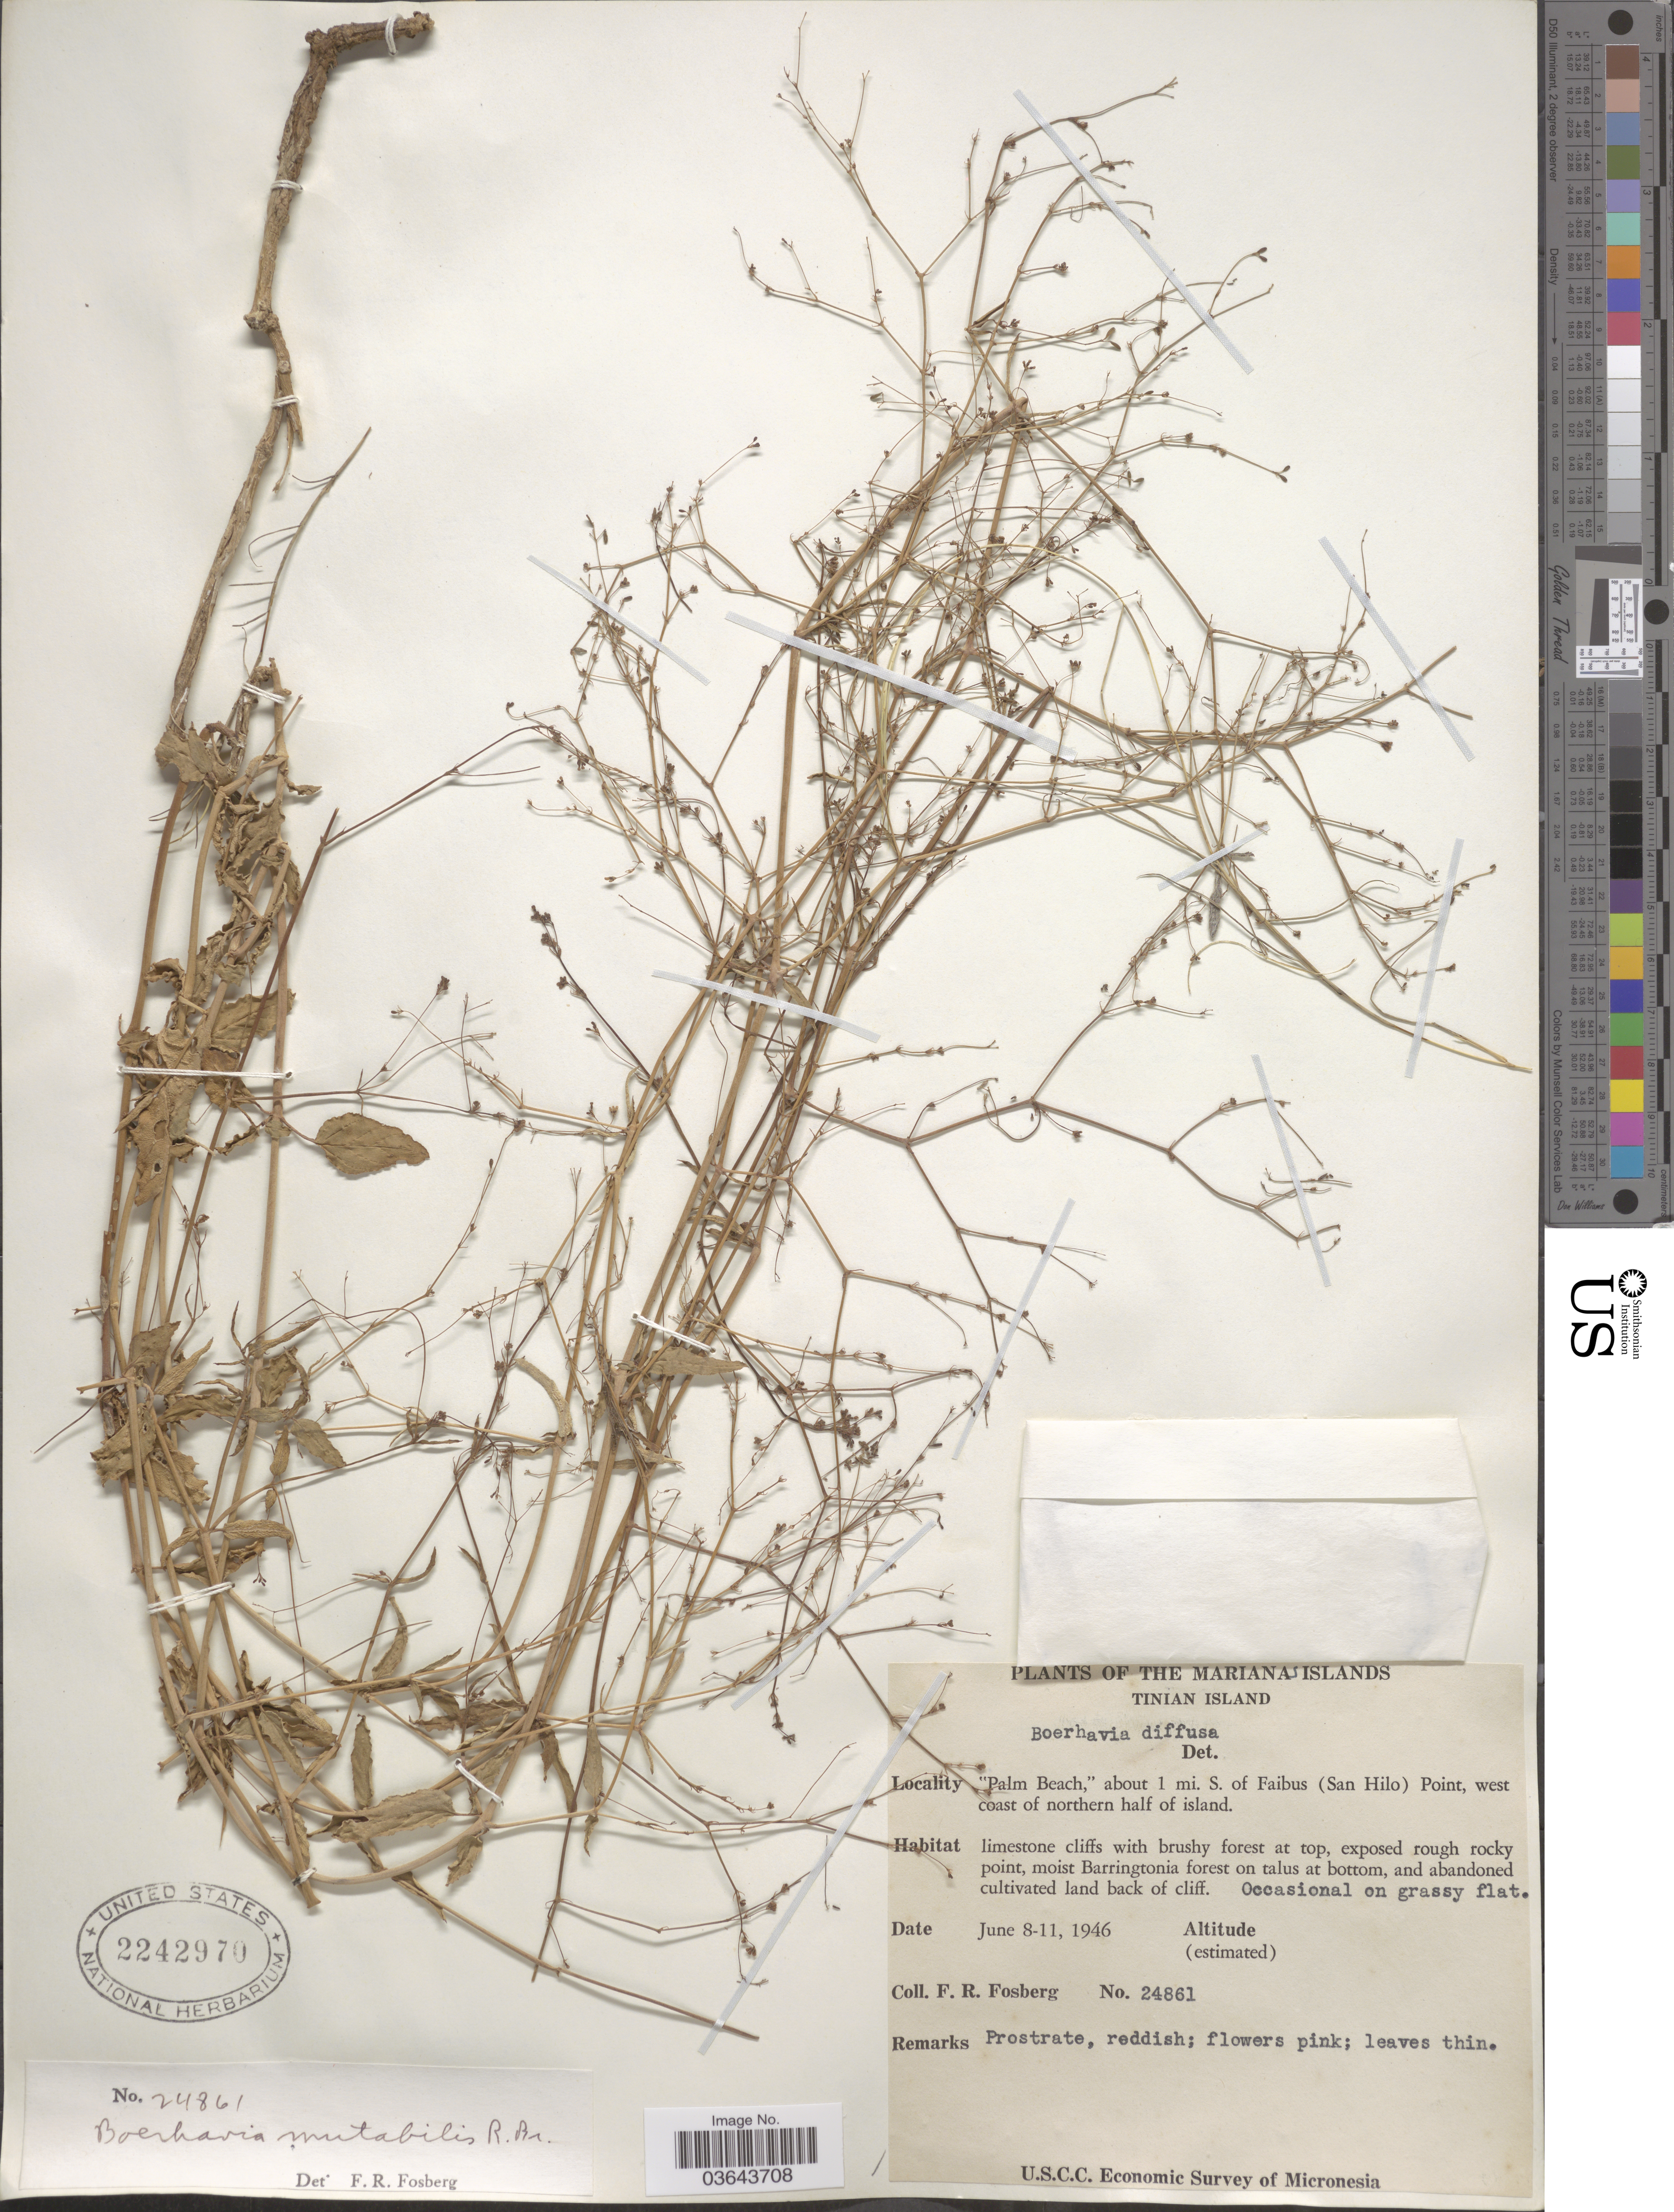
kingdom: Plantae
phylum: Tracheophyta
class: Magnoliopsida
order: Caryophyllales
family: Nyctaginaceae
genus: Boerhavia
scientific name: Boerhavia diffusa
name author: L.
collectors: F. R. Fosberg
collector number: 24861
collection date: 1946-06-08/1946-06-11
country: Northern Mariana Islands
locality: The Marianas Islands. Tinian Island. "Palm Beach", about 1 mi S. of Faibus (San Hilo) Point, west coast of northern half of island.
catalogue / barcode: US 2242970